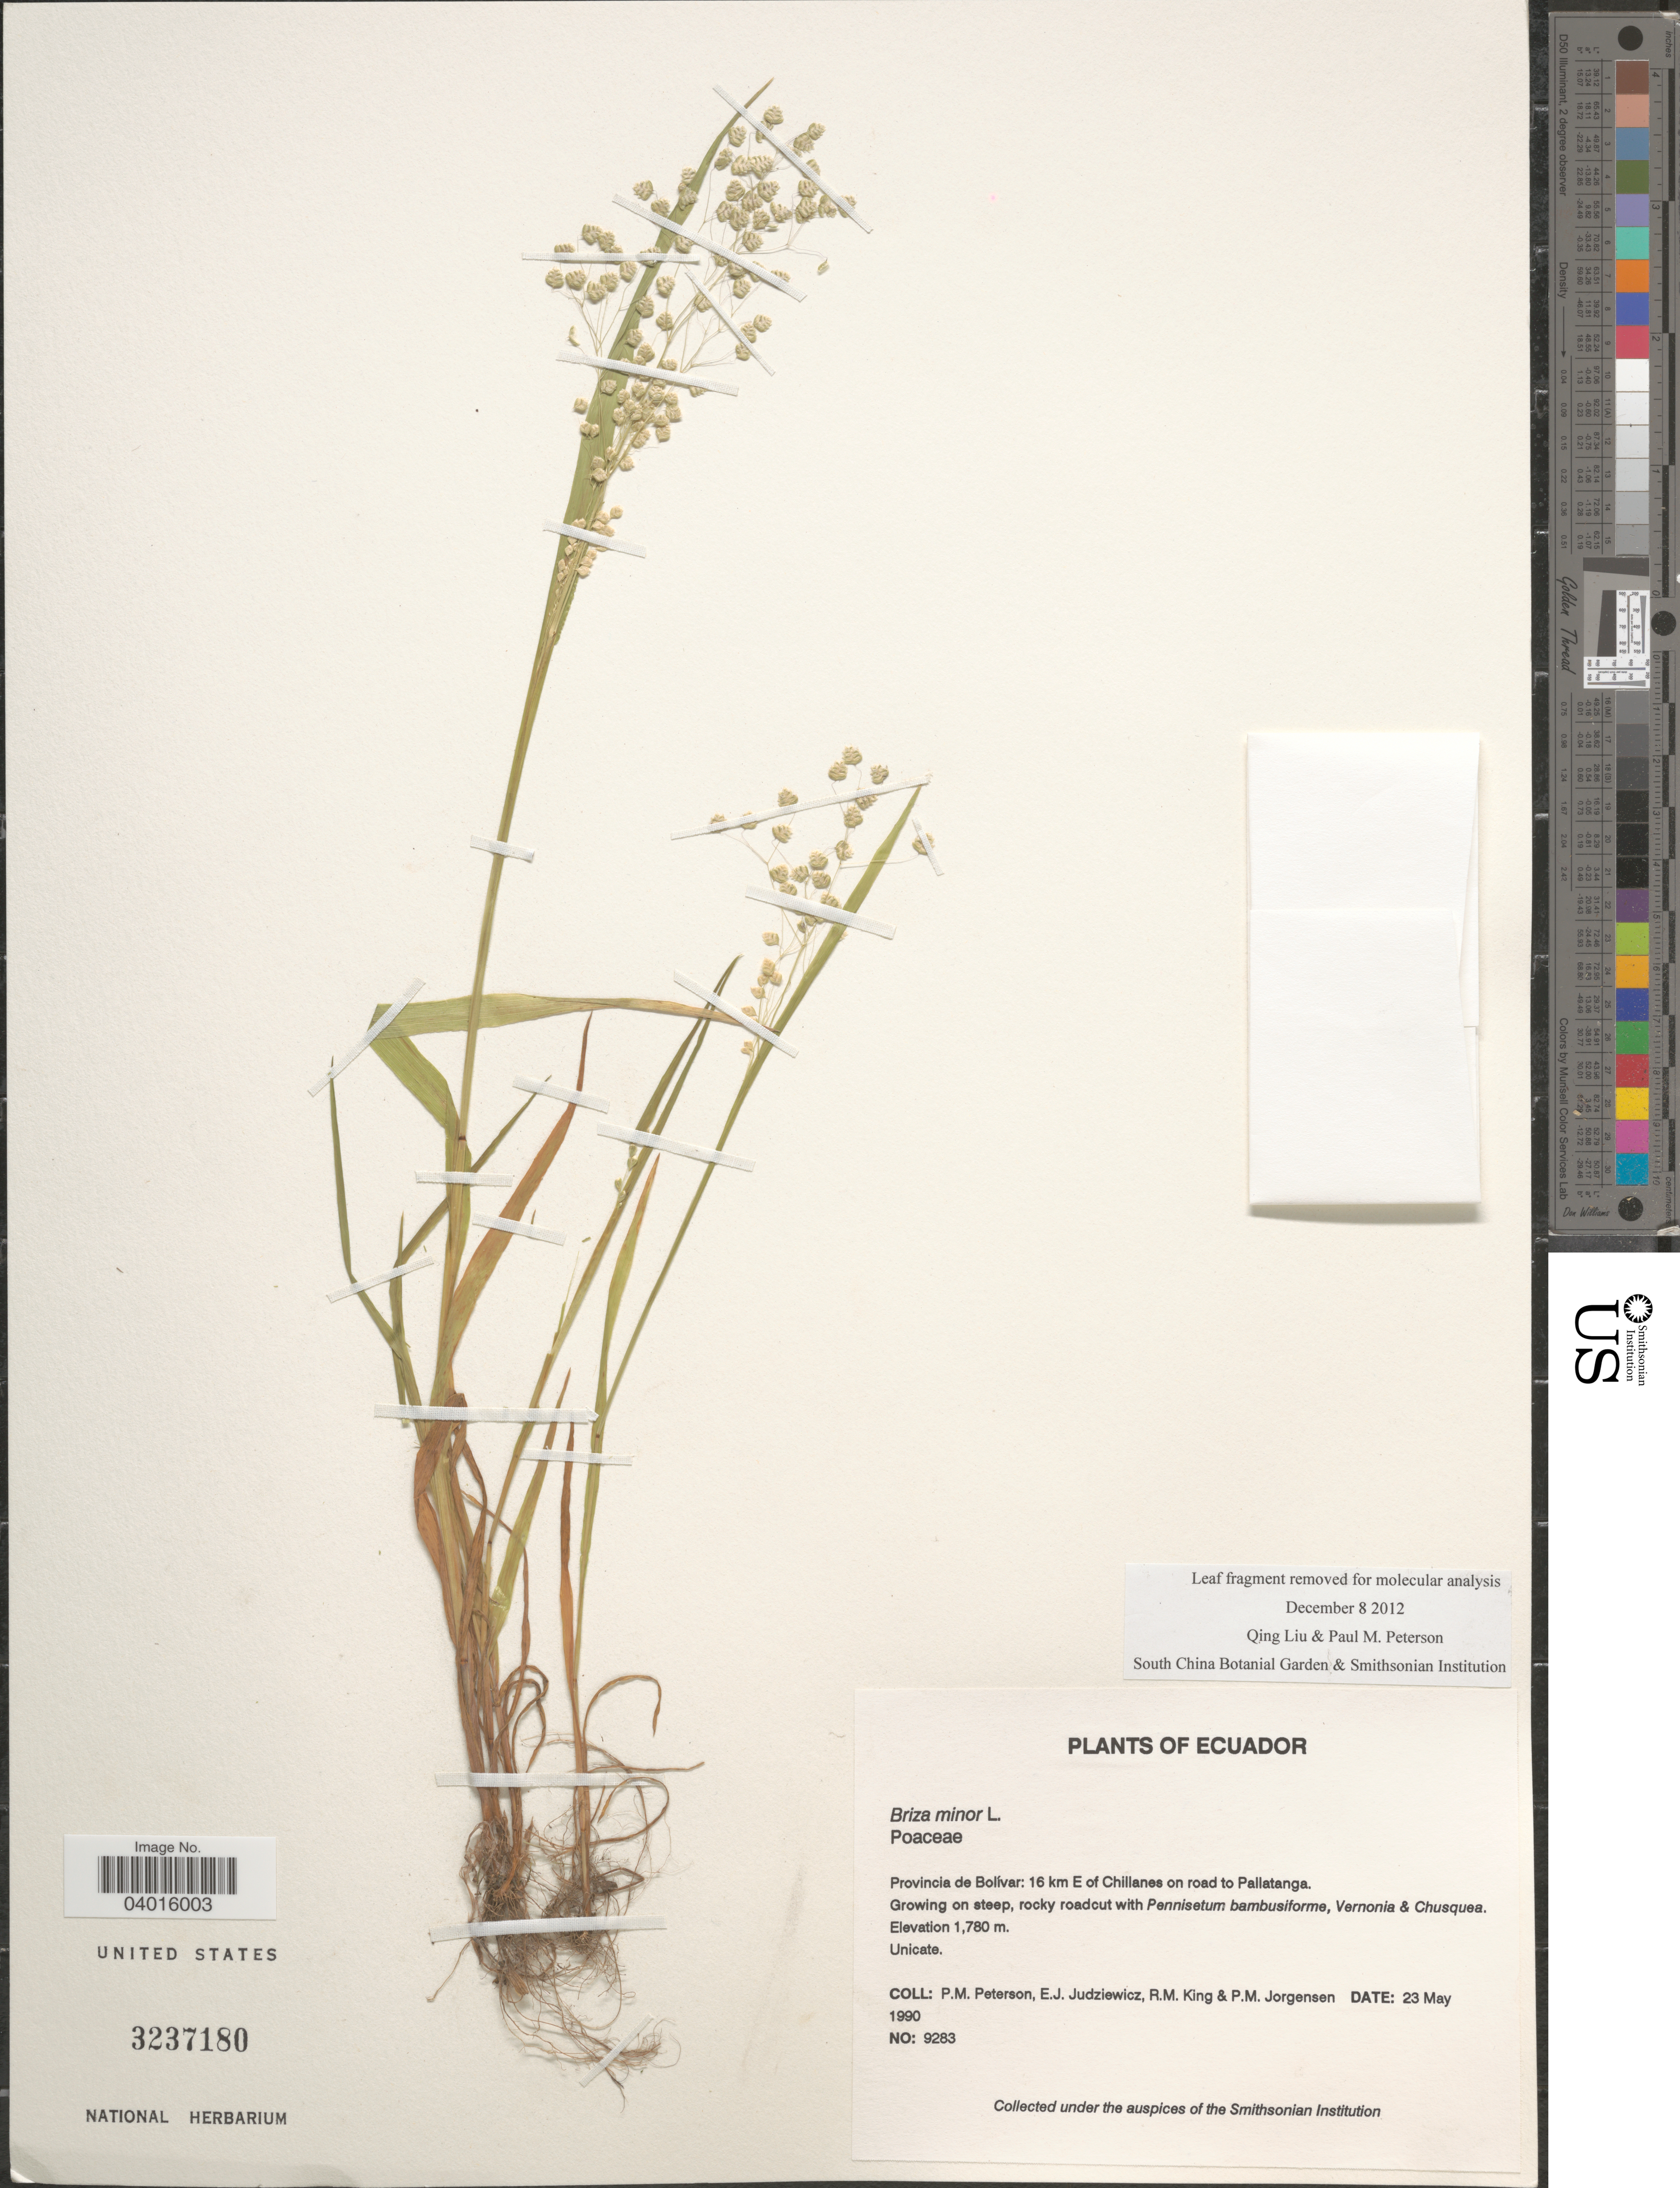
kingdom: Plantae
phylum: Tracheophyta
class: Liliopsida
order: Poales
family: Poaceae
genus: Briza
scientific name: Briza minor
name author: L.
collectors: P. M. Peterson, E. J. Judziewicz, R. M. King & P. M. Jørgensen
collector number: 9283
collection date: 1990-05-23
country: Ecuador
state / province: Bolívar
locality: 16 km E of Chillanes on road to Pallatanga.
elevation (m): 1780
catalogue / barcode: US 3237180